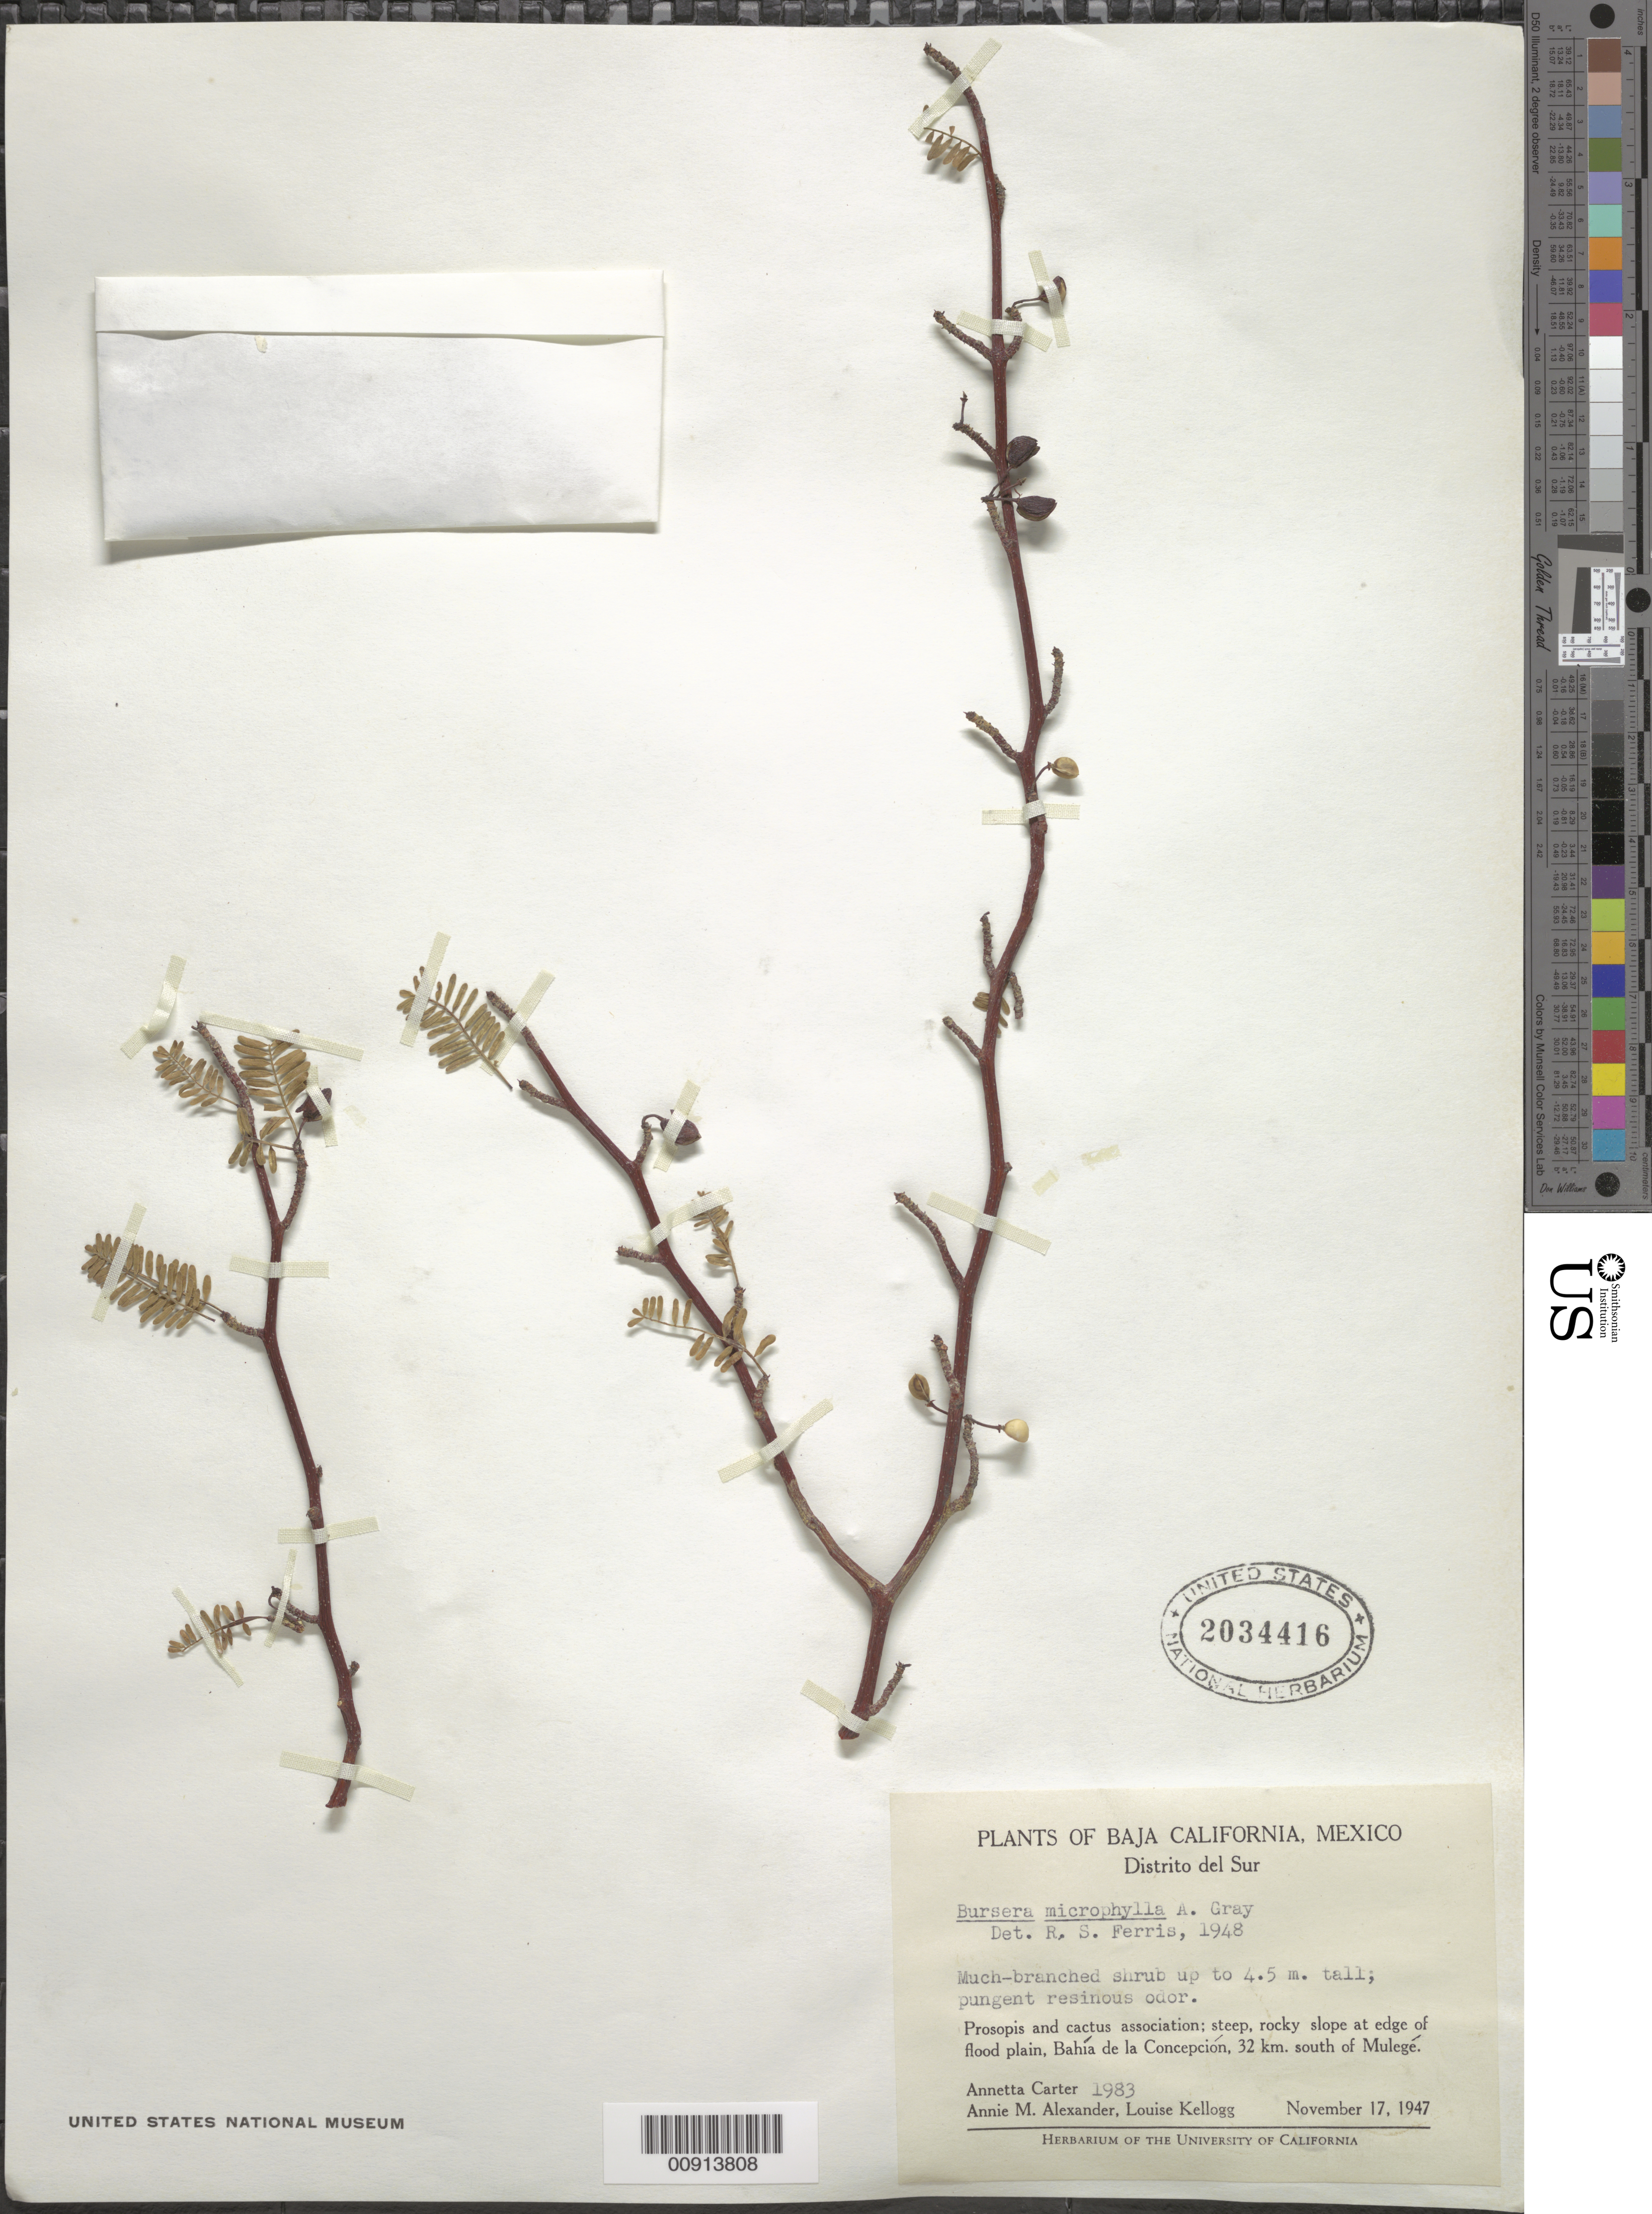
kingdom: Plantae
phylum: Tracheophyta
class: Magnoliopsida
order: Sapindales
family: Burseraceae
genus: Bursera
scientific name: Bursera microphylla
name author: A. Gray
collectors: A. Carter, A. M. Alexander & L. Kellogg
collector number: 1983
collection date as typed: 17 Nov 1947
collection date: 1947-11-17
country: Mexico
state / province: Baja California Sur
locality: Bahía de la Concepción, 32 km. south of Mulegé. Baja California, Distrito del Sur.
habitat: Prosopis and cactus association; steep rocky slope edge of flood plain.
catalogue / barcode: US 2034416